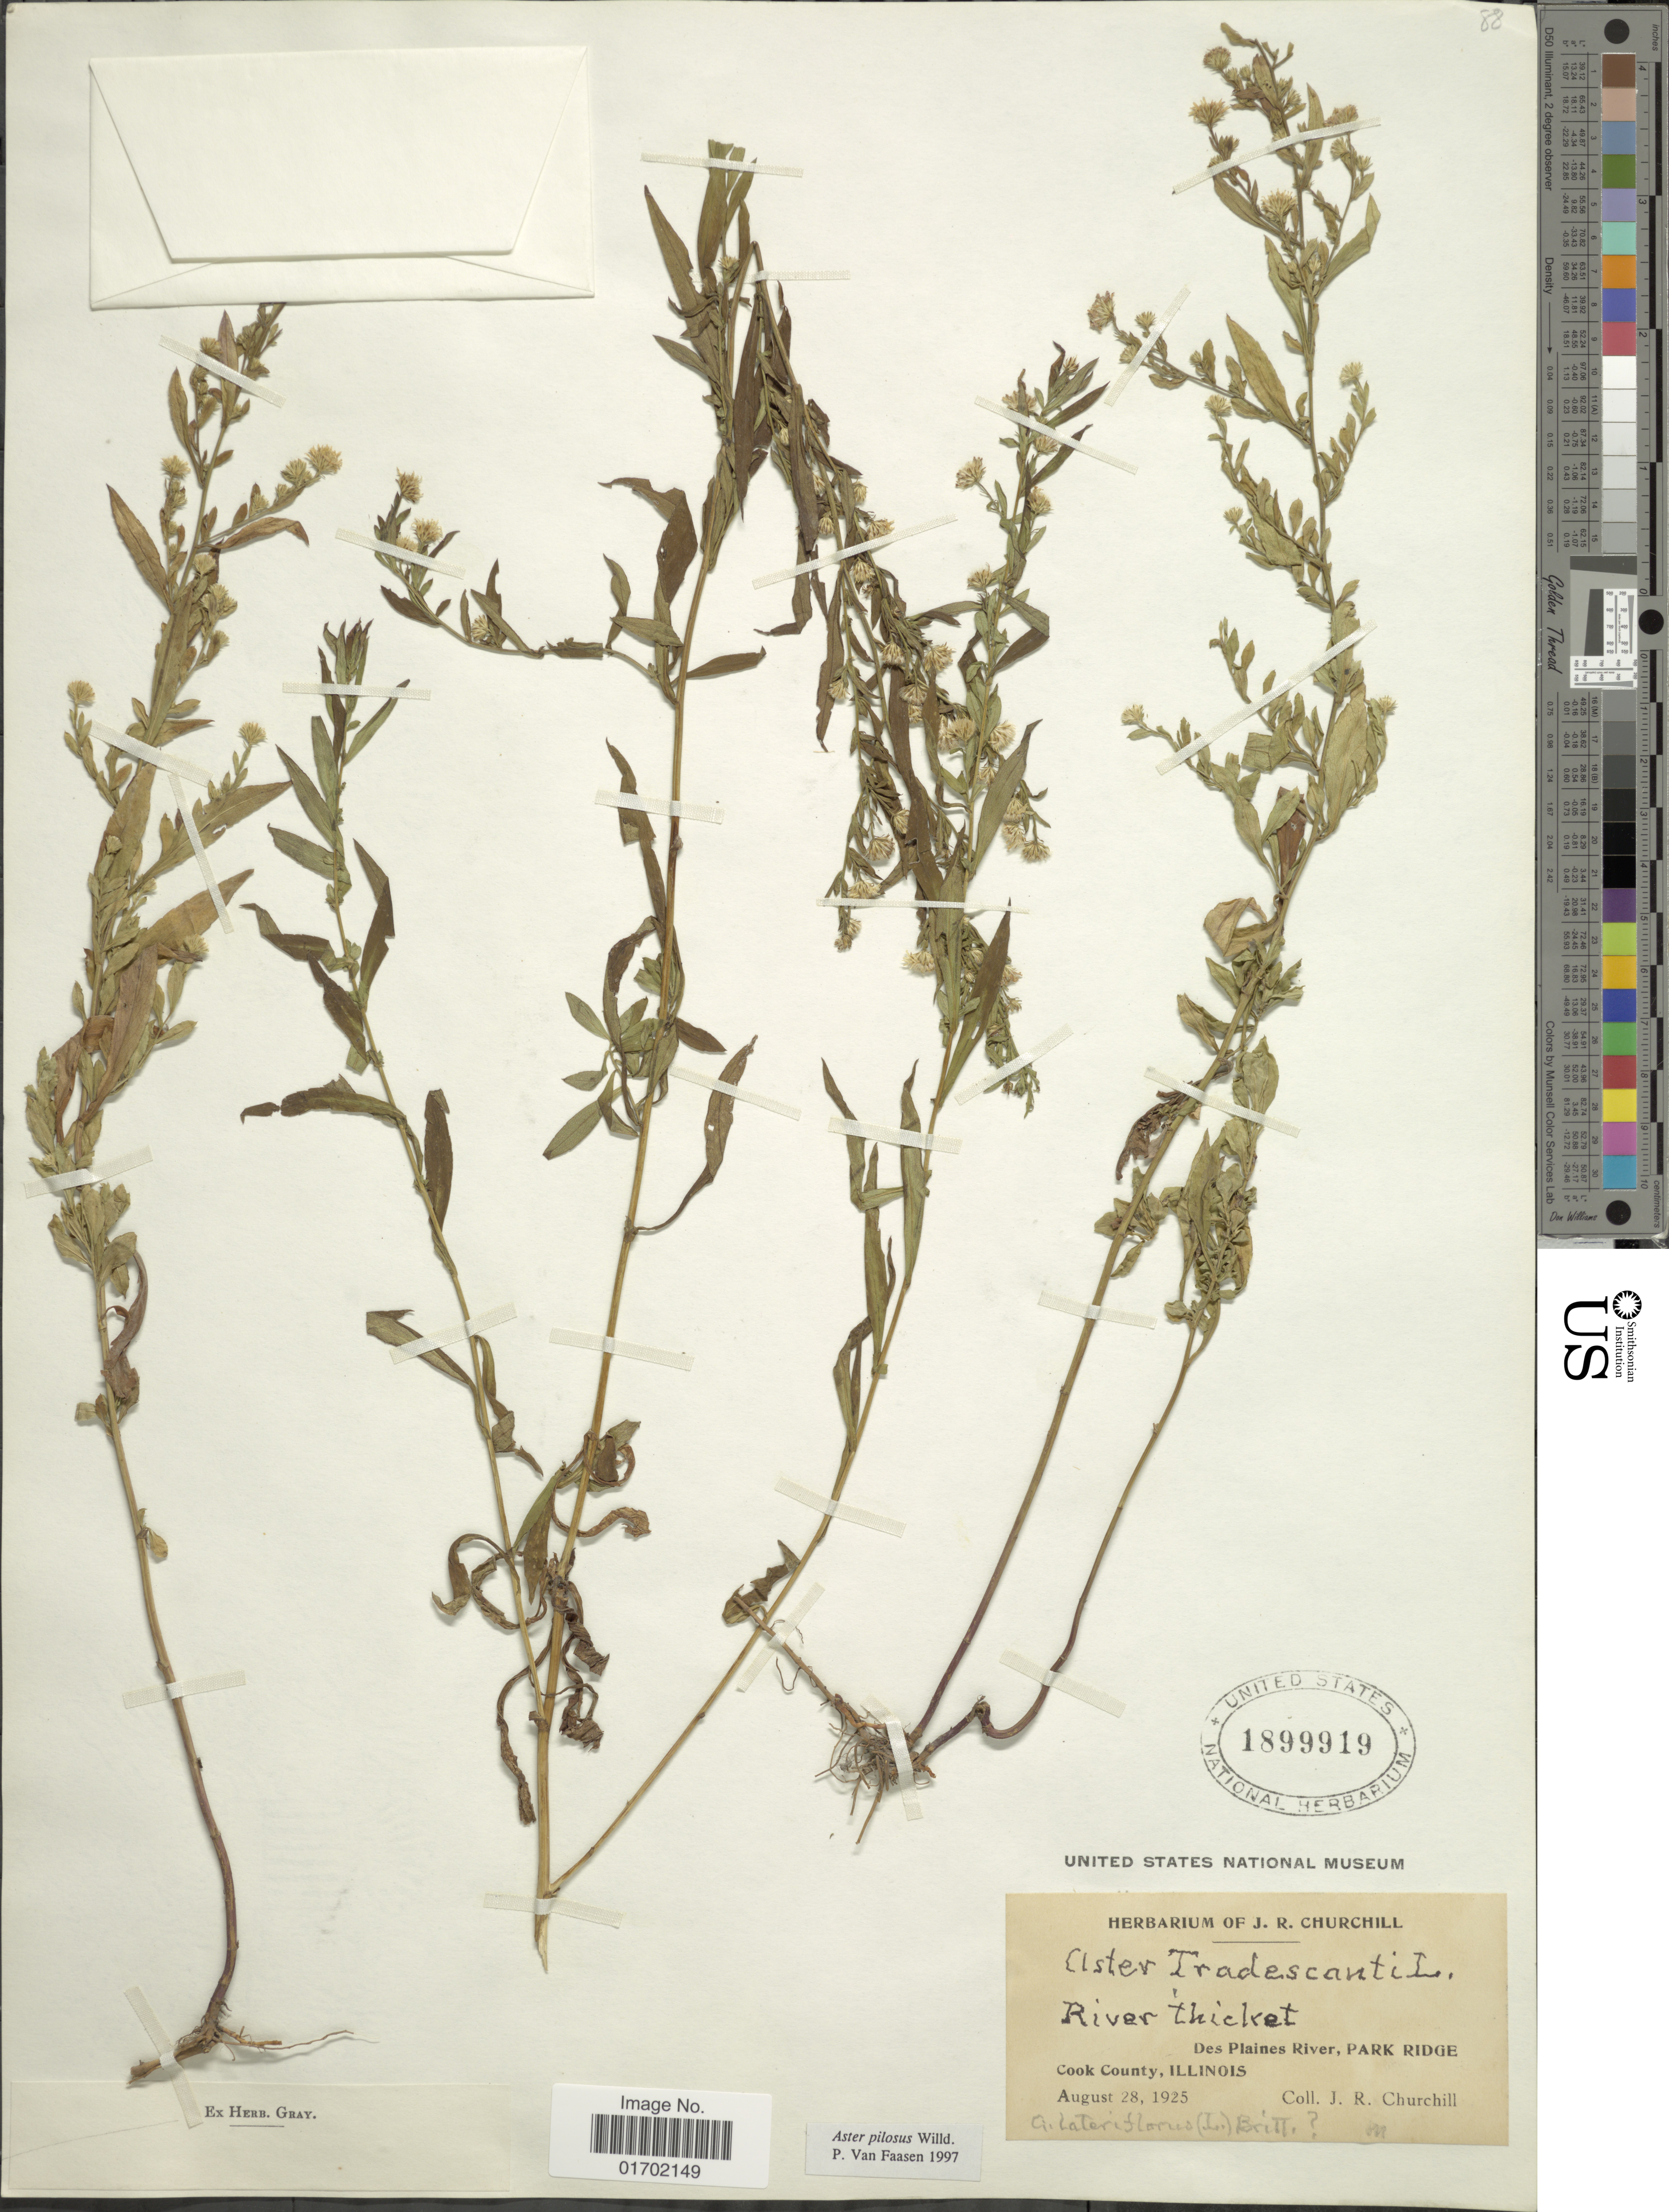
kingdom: Plantae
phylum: Tracheophyta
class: Magnoliopsida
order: Asterales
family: Asteraceae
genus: Symphyotrichum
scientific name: Symphyotrichum pilosum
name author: (Willd.) G.L. Nesom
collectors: J. Churchill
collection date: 1925-08-28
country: United States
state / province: Illinois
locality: Des Plaines River, Park Ridge, Cook County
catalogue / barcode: US 1899919